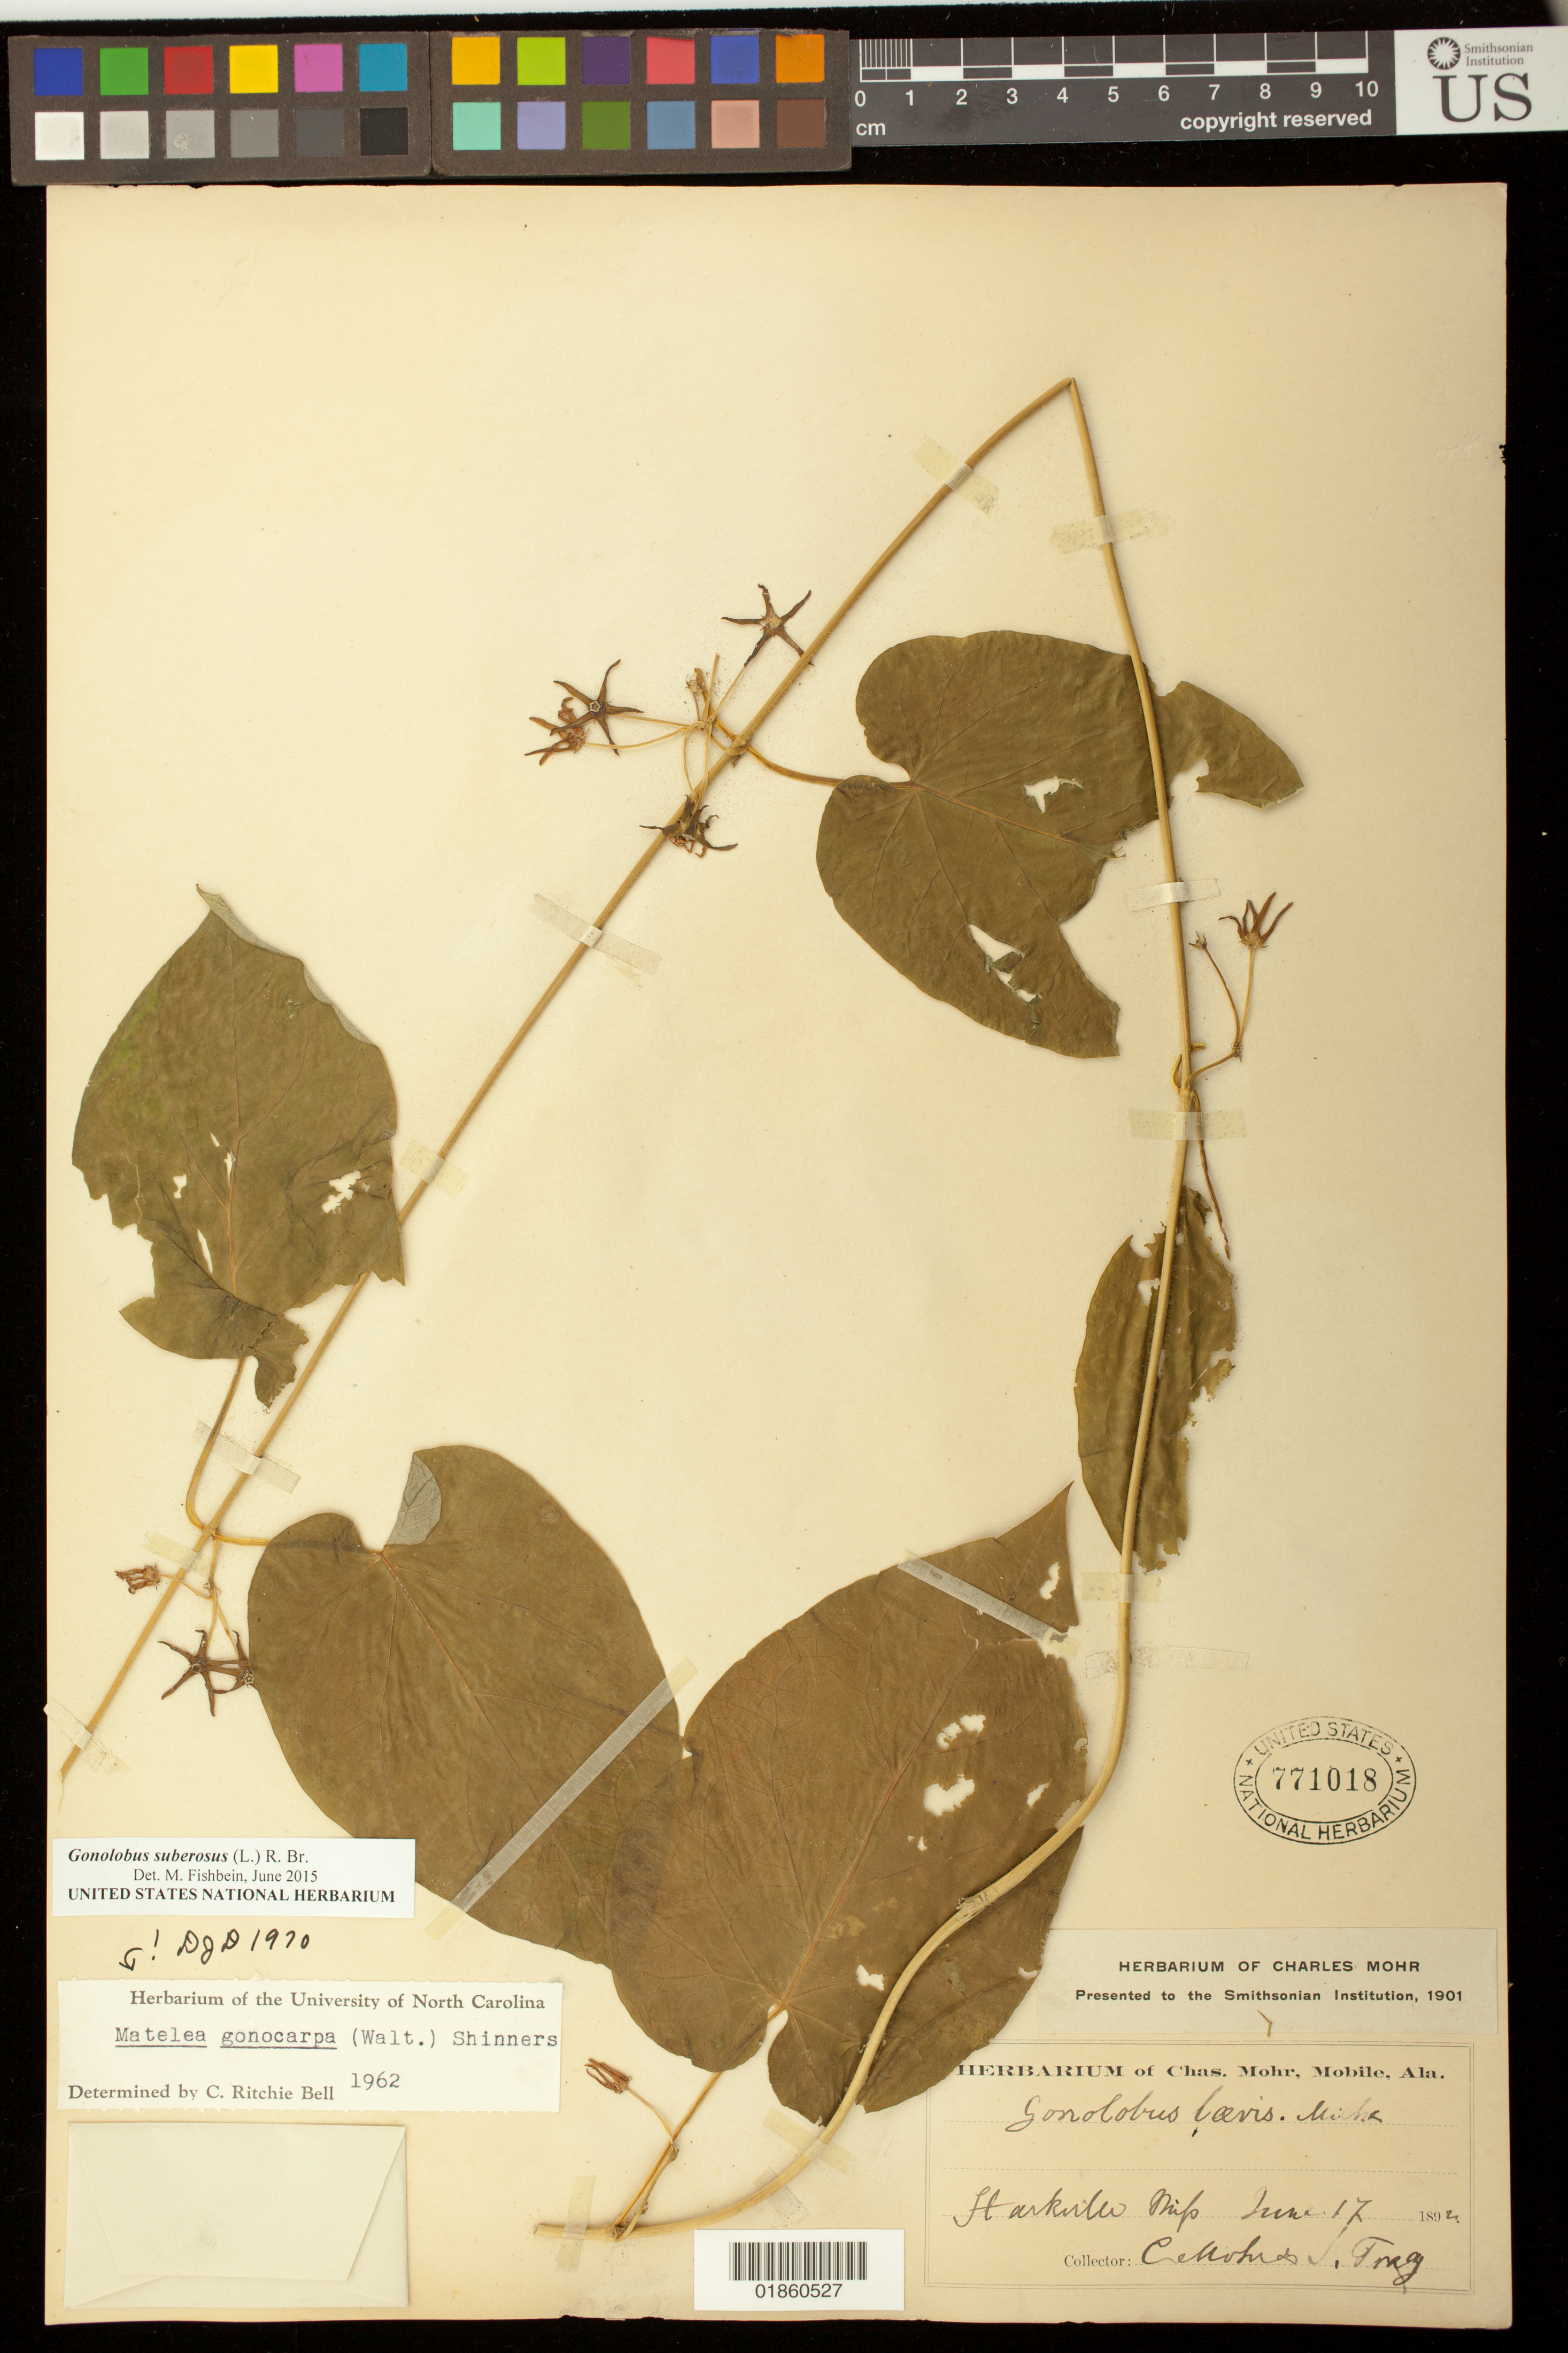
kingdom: Plantae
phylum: Tracheophyta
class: Magnoliopsida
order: Gentianales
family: Apocynaceae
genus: Gonolobus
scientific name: Gonolobus suberosus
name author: (L.) R. Br.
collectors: C. T. Mohr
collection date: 1892-06-17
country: United States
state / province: Mississippi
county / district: Oktibbeha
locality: Starkville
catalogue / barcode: US 771018